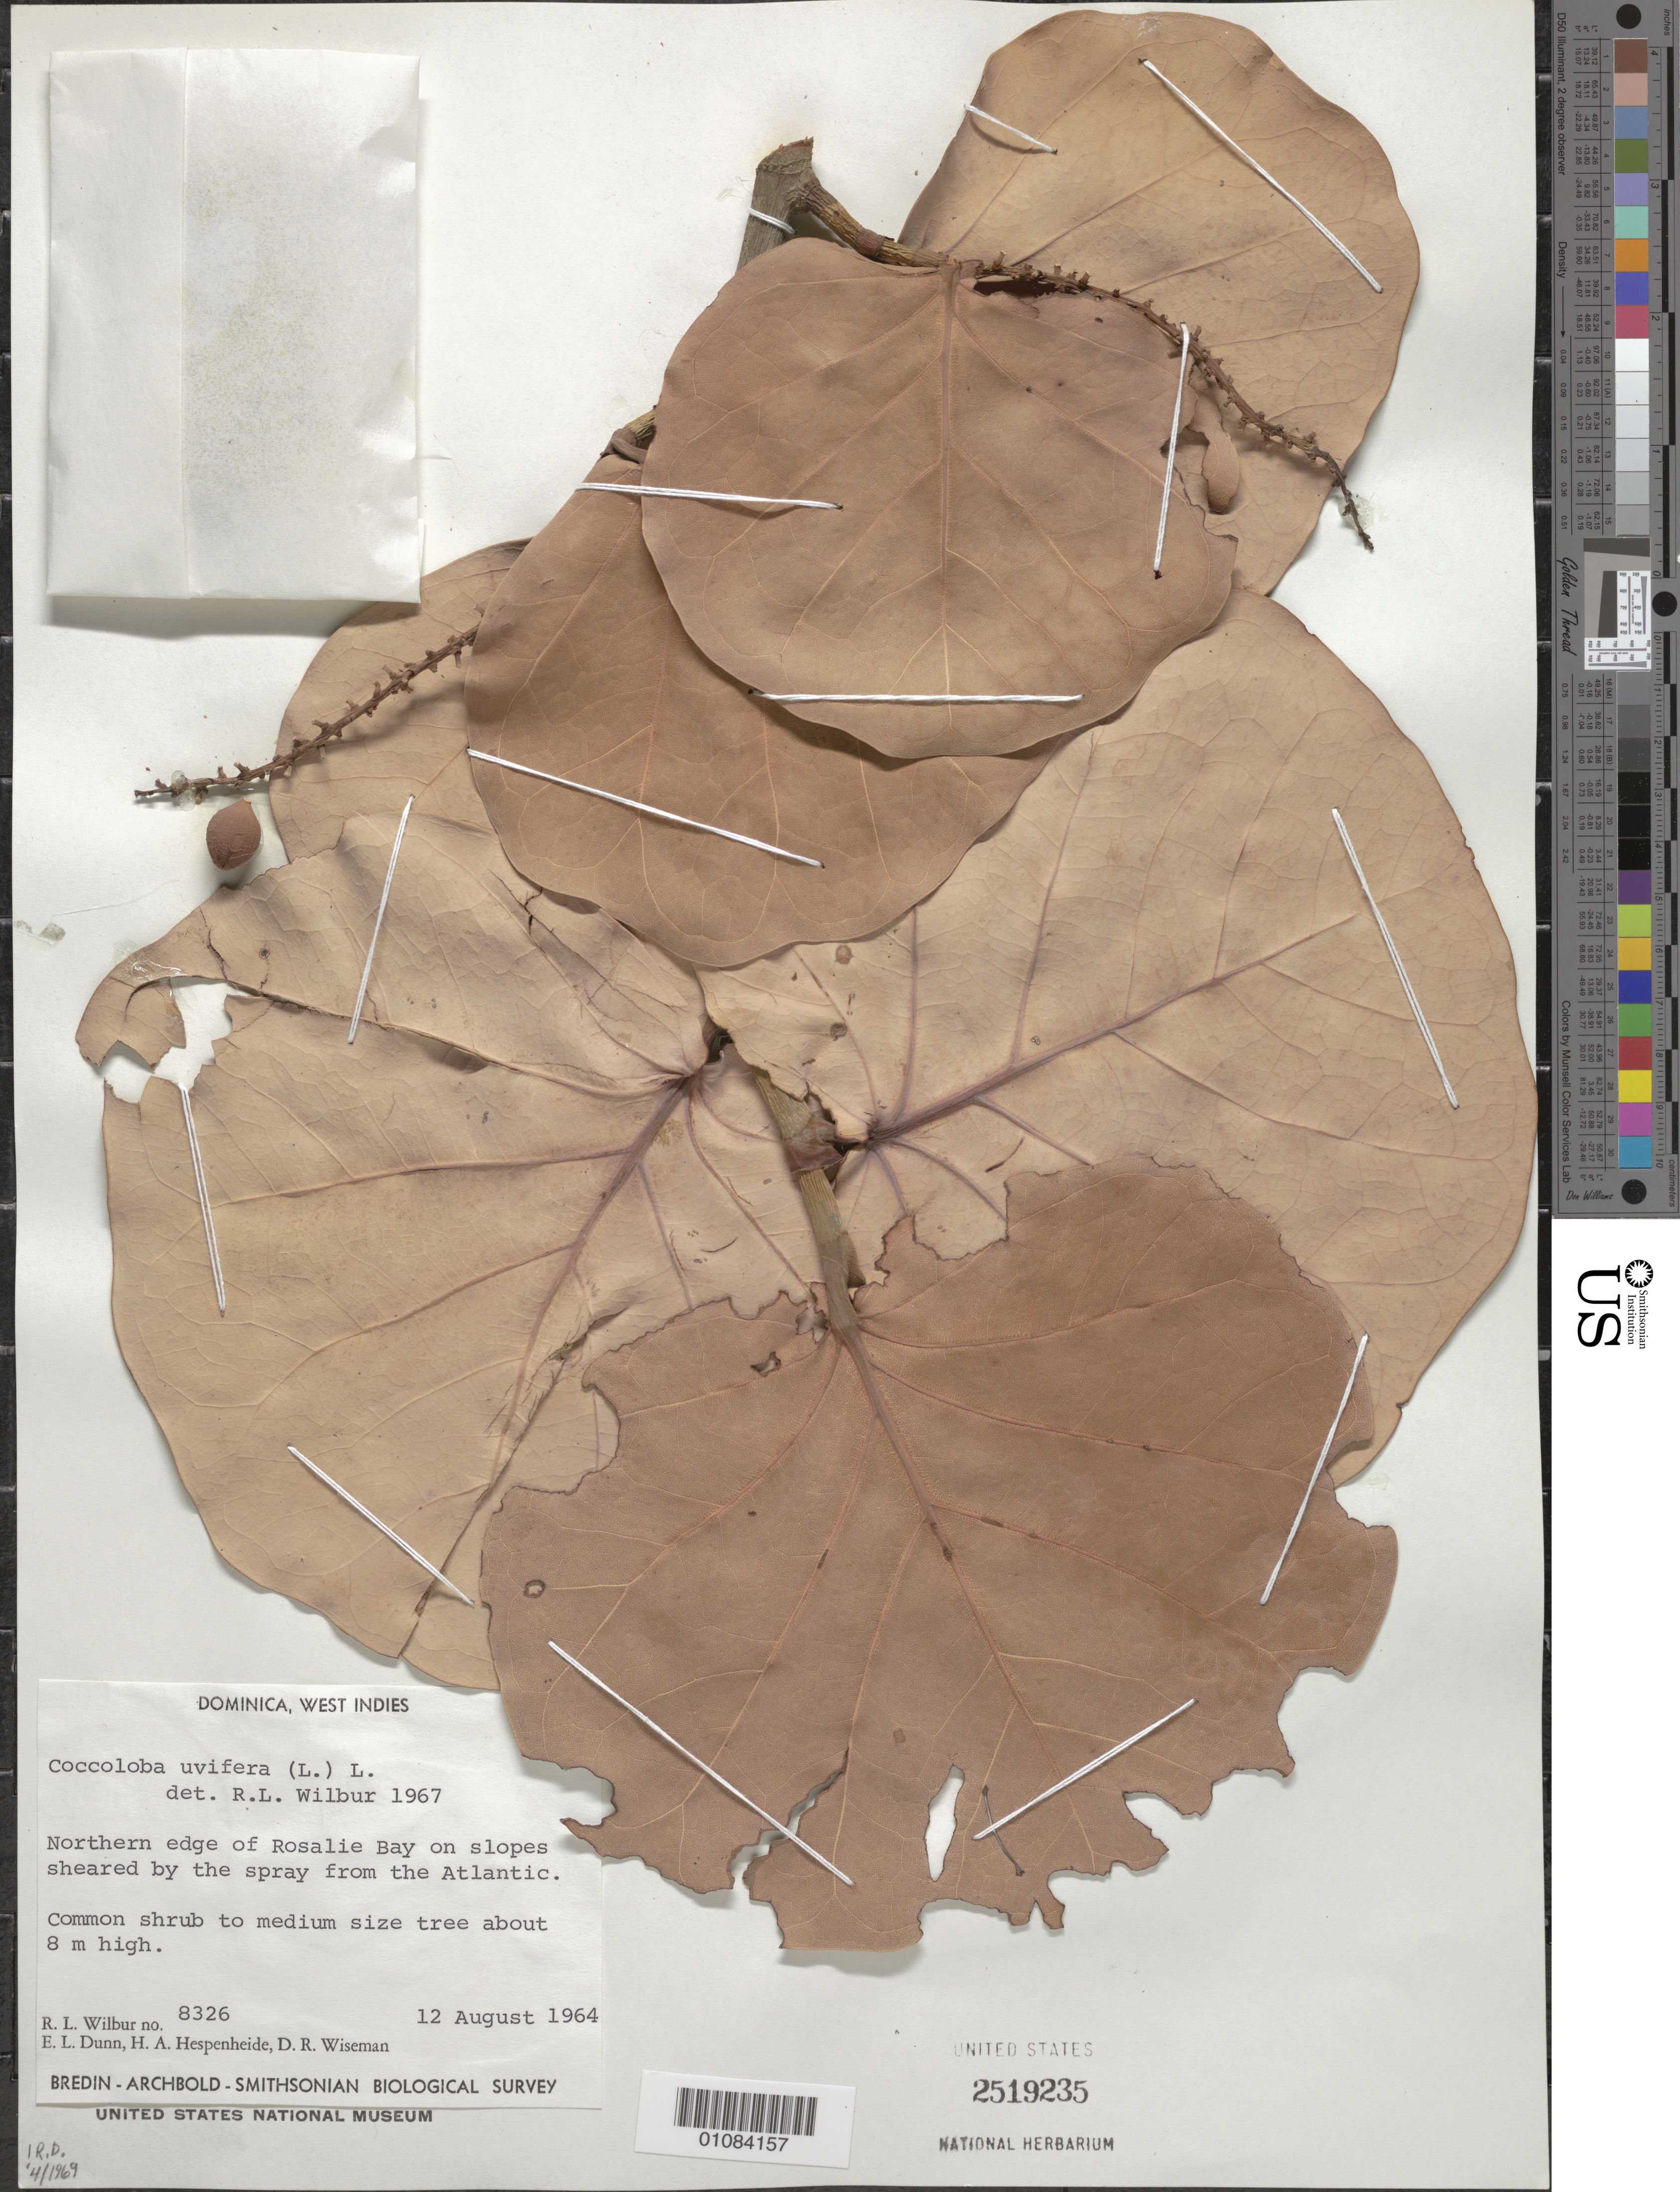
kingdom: Plantae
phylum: Tracheophyta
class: Magnoliopsida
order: Caryophyllales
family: Polygonaceae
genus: Coccoloba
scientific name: Coccoloba uvifera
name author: L.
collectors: R. L. Wilbur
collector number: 8326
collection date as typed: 12 Aug 1964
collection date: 1964-08-12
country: Dominica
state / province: St. George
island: Dominica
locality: Northern edge of Rosalie Bay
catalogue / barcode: US 2519235